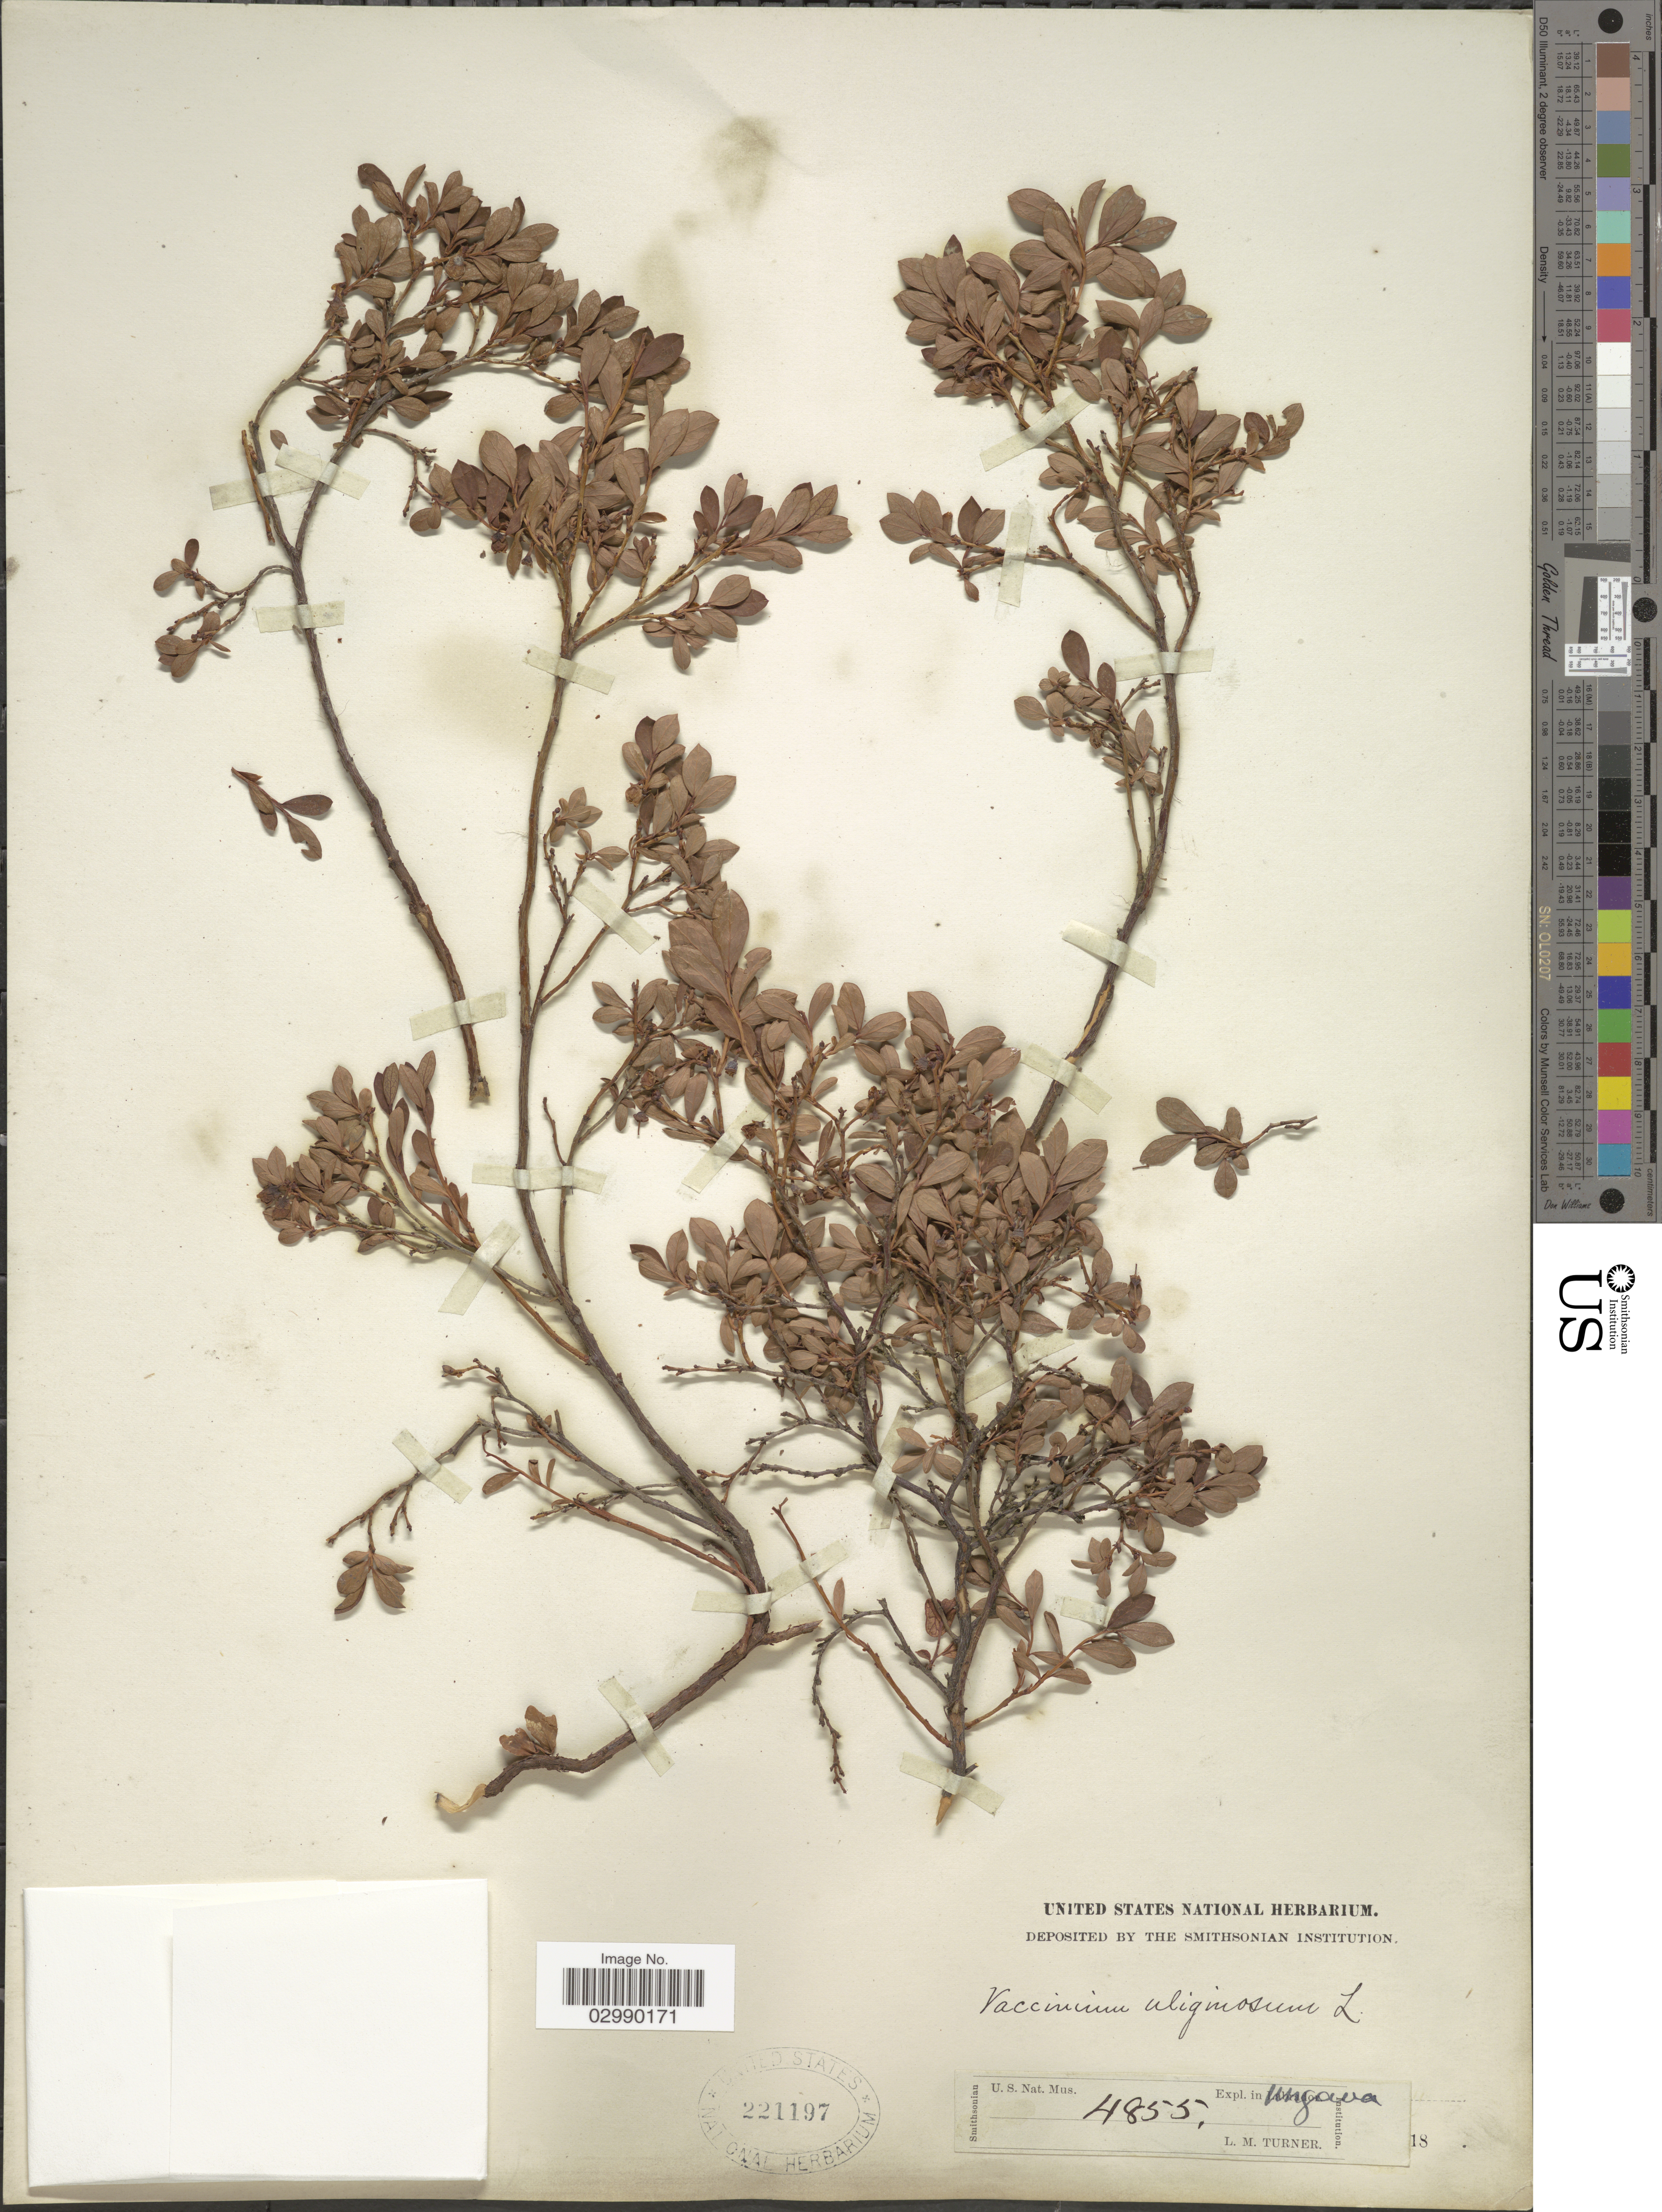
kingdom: Plantae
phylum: Tracheophyta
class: Magnoliopsida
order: Ericales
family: Ericaceae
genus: Vaccinium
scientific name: Vaccinium uliginosum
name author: L.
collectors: L. M. Turner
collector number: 4855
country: Canada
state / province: Newfoundland and Labrador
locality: Ungava.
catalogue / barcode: US 221197